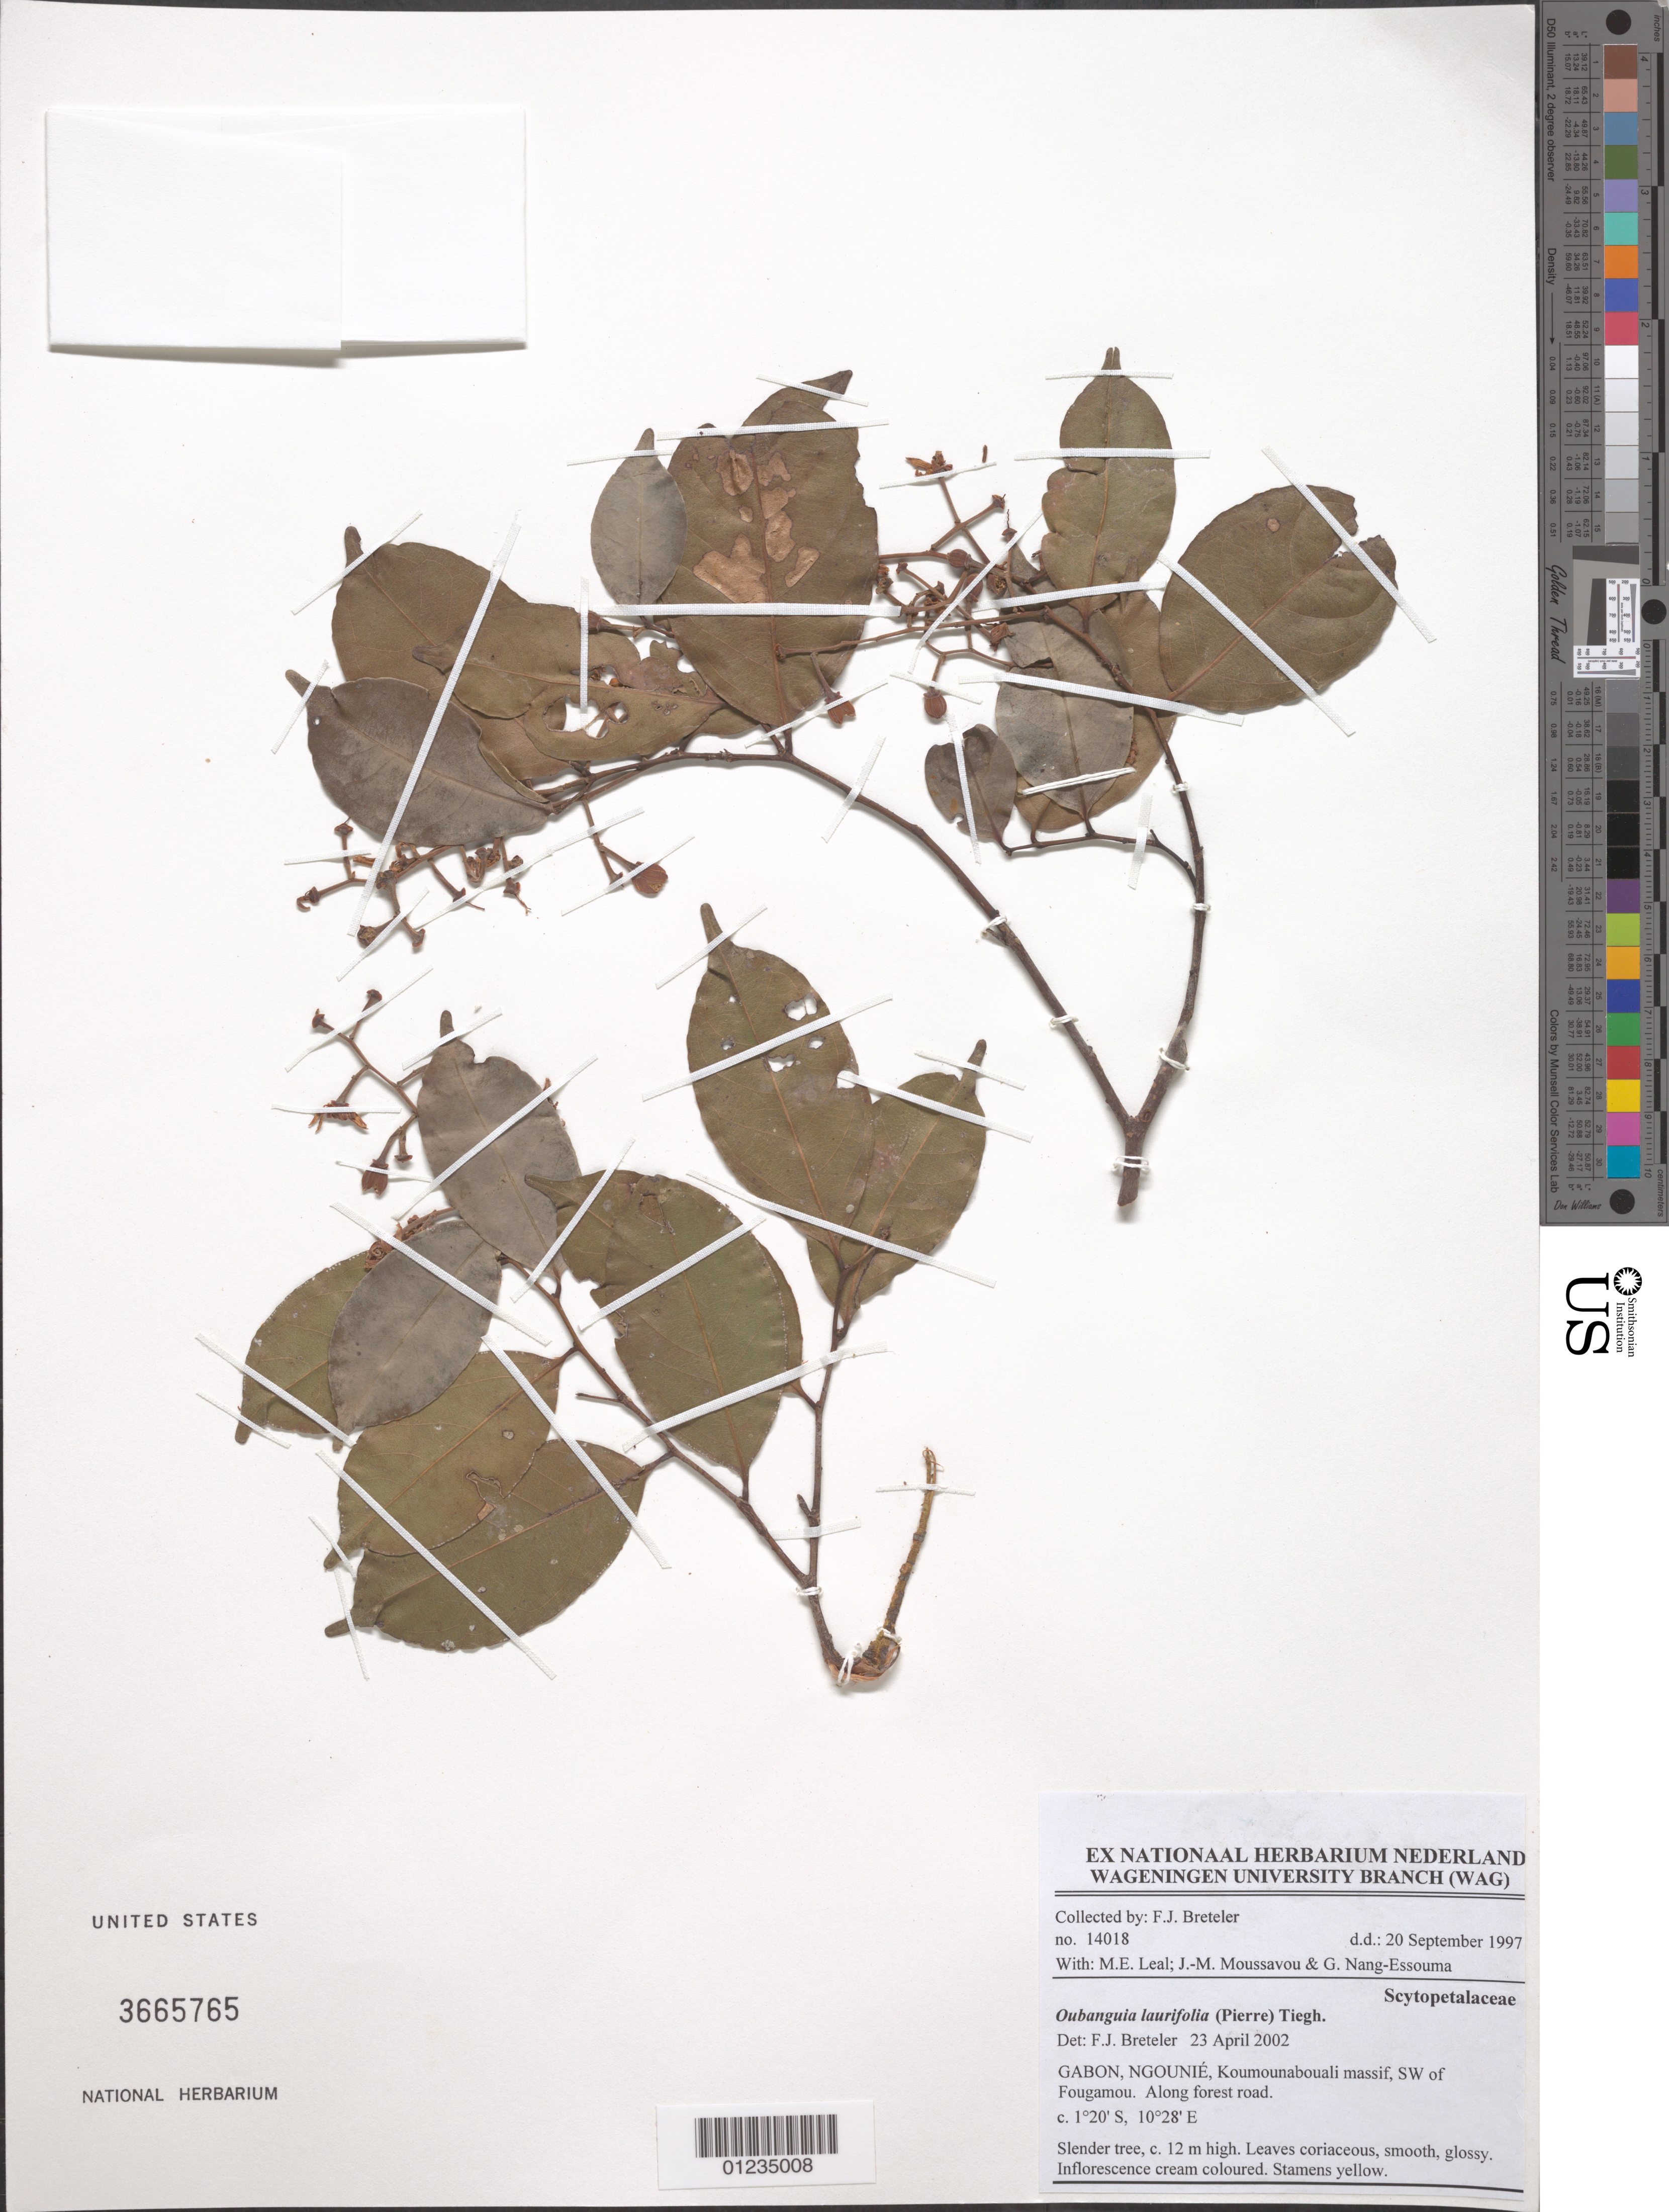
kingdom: Plantae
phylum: Tracheophyta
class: Magnoliopsida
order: Ericales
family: Lecythidaceae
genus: Oubanguia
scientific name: Oubanguia laurifolia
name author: (Pierre) Tiegh.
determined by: Breteler, F. J.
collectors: F. J. Breteler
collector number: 14018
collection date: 1997-09-20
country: Gabon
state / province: Ngounie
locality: Koumounabouali massif, SW of Fougamou. Along forest road.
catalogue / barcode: US 3665765